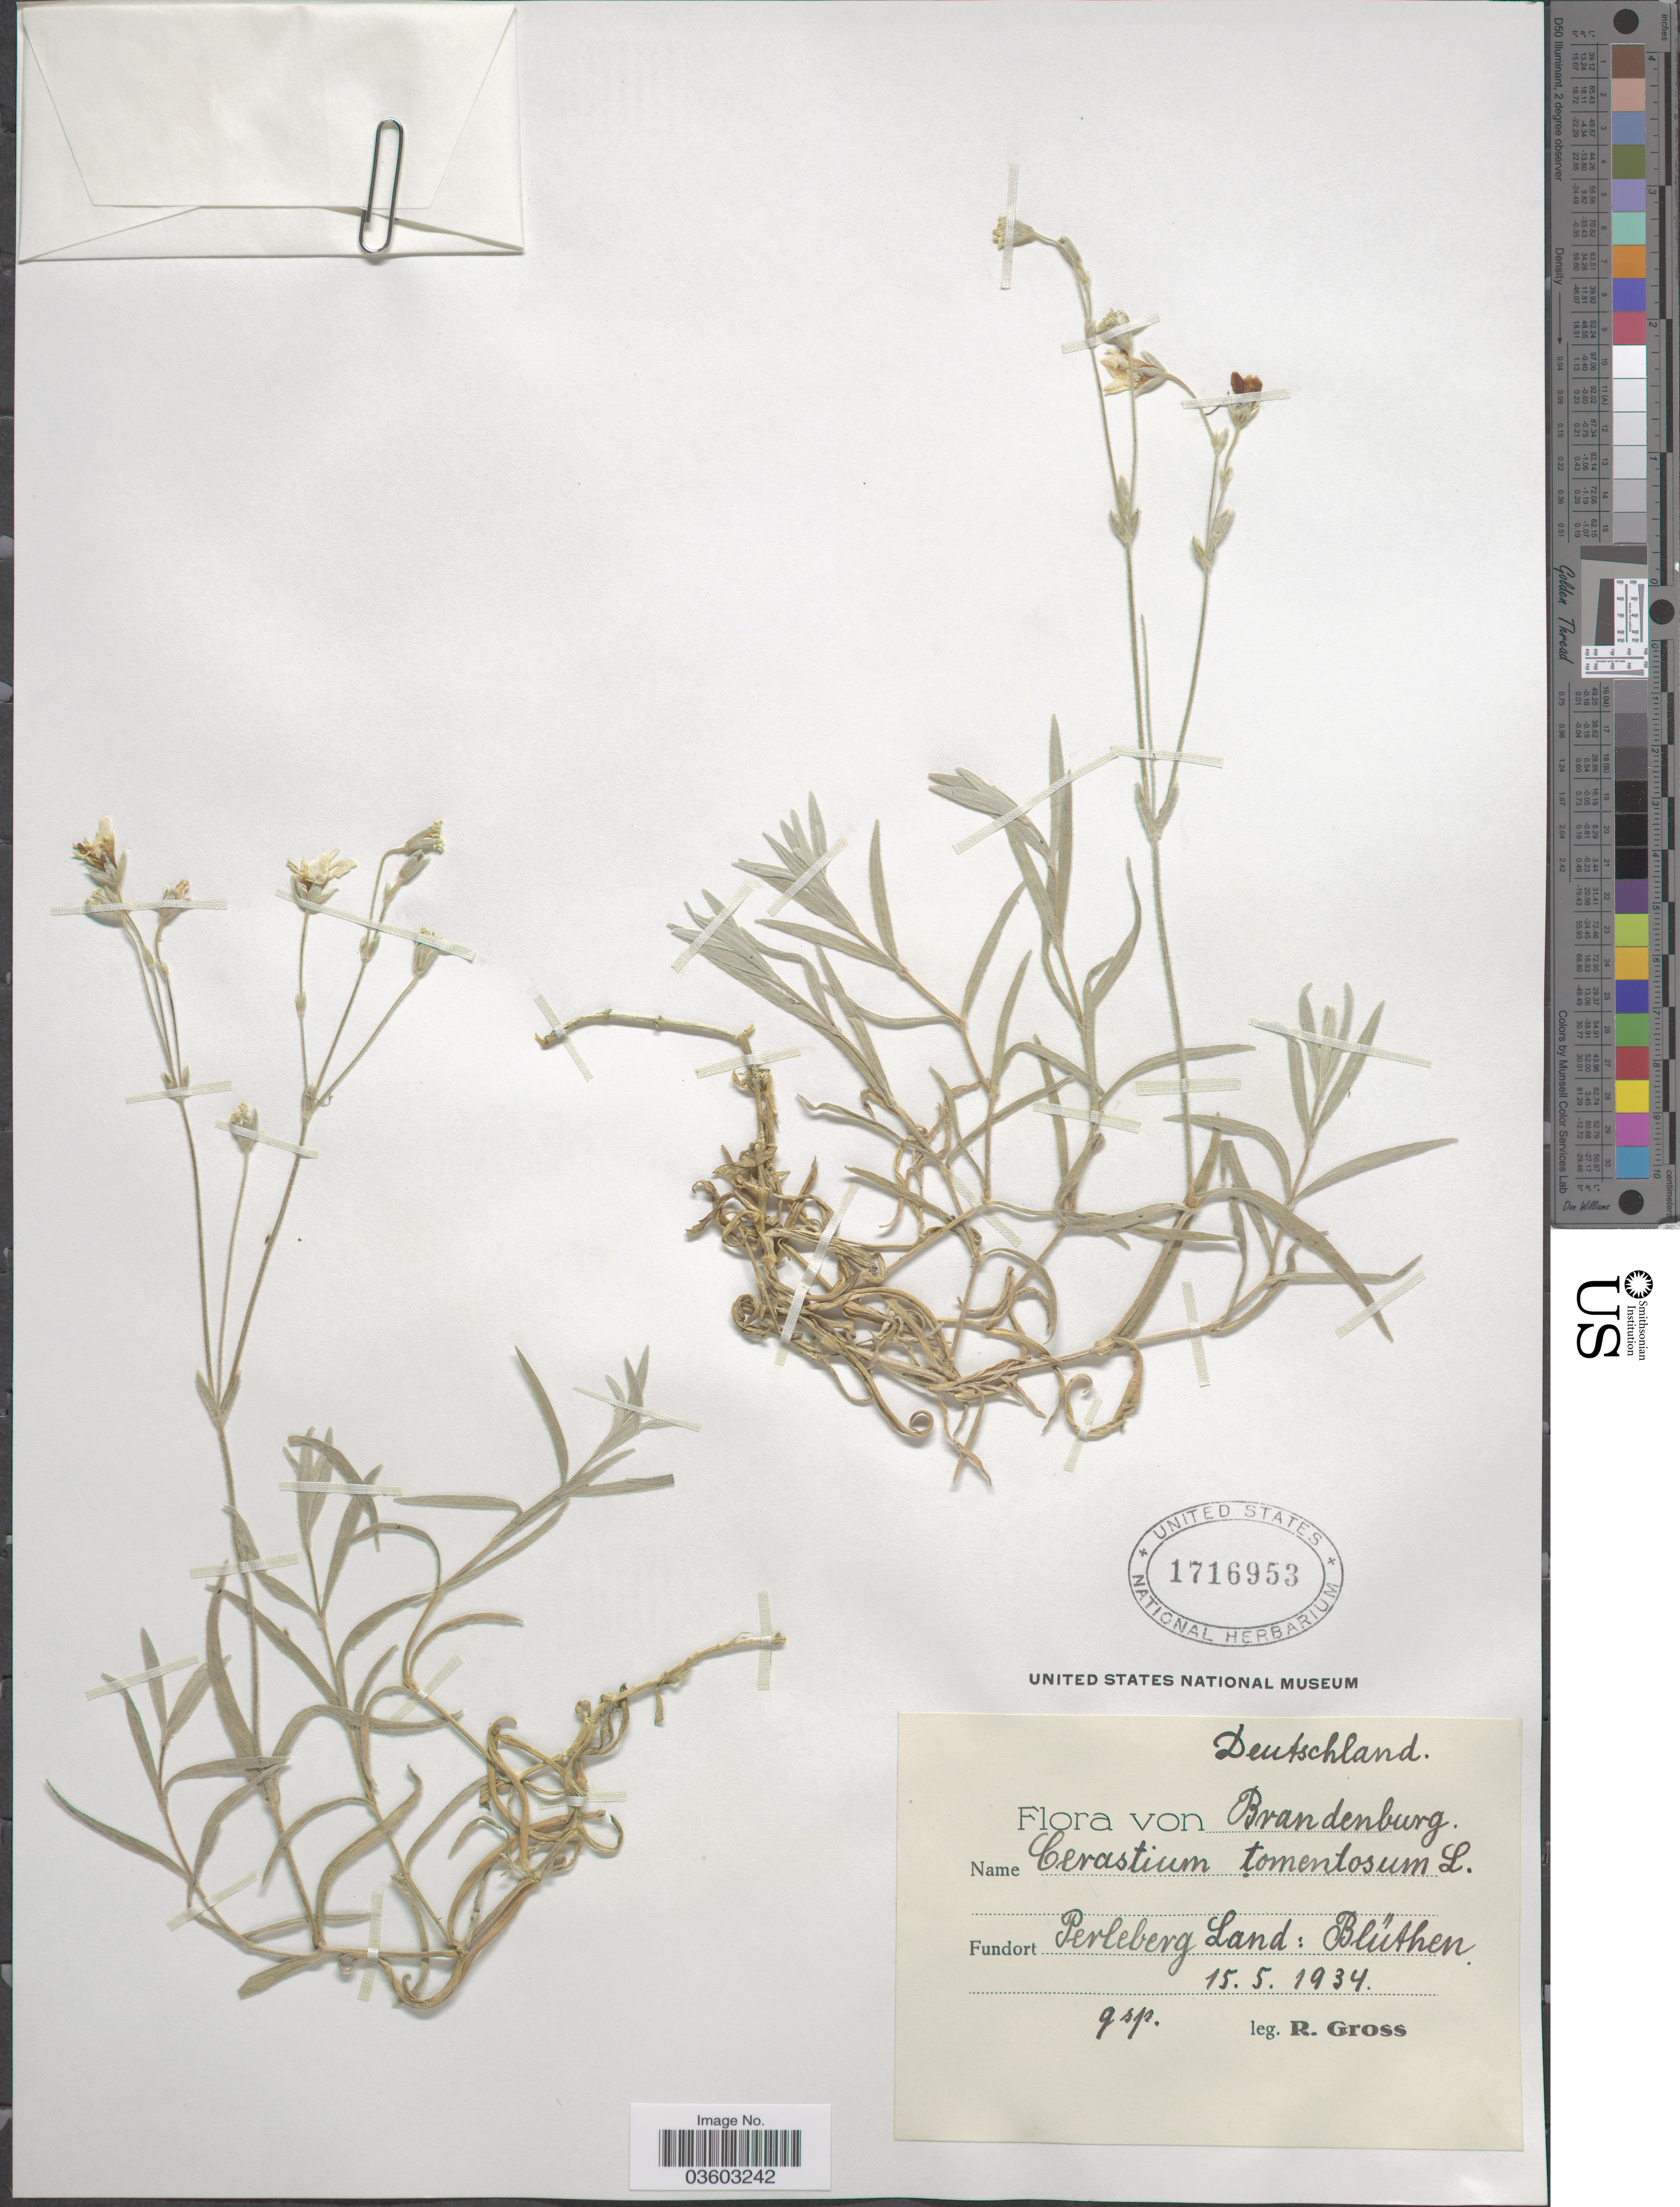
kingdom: Plantae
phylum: Tracheophyta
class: Magnoliopsida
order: Caryophyllales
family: Caryophyllaceae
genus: Cerastium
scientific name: Cerastium tomentosum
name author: L.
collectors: R. Gross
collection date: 1934-05-15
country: Germany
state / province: Brandenburg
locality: Deutschland. Perleberg Land: Blüthen.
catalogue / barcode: US 1716953